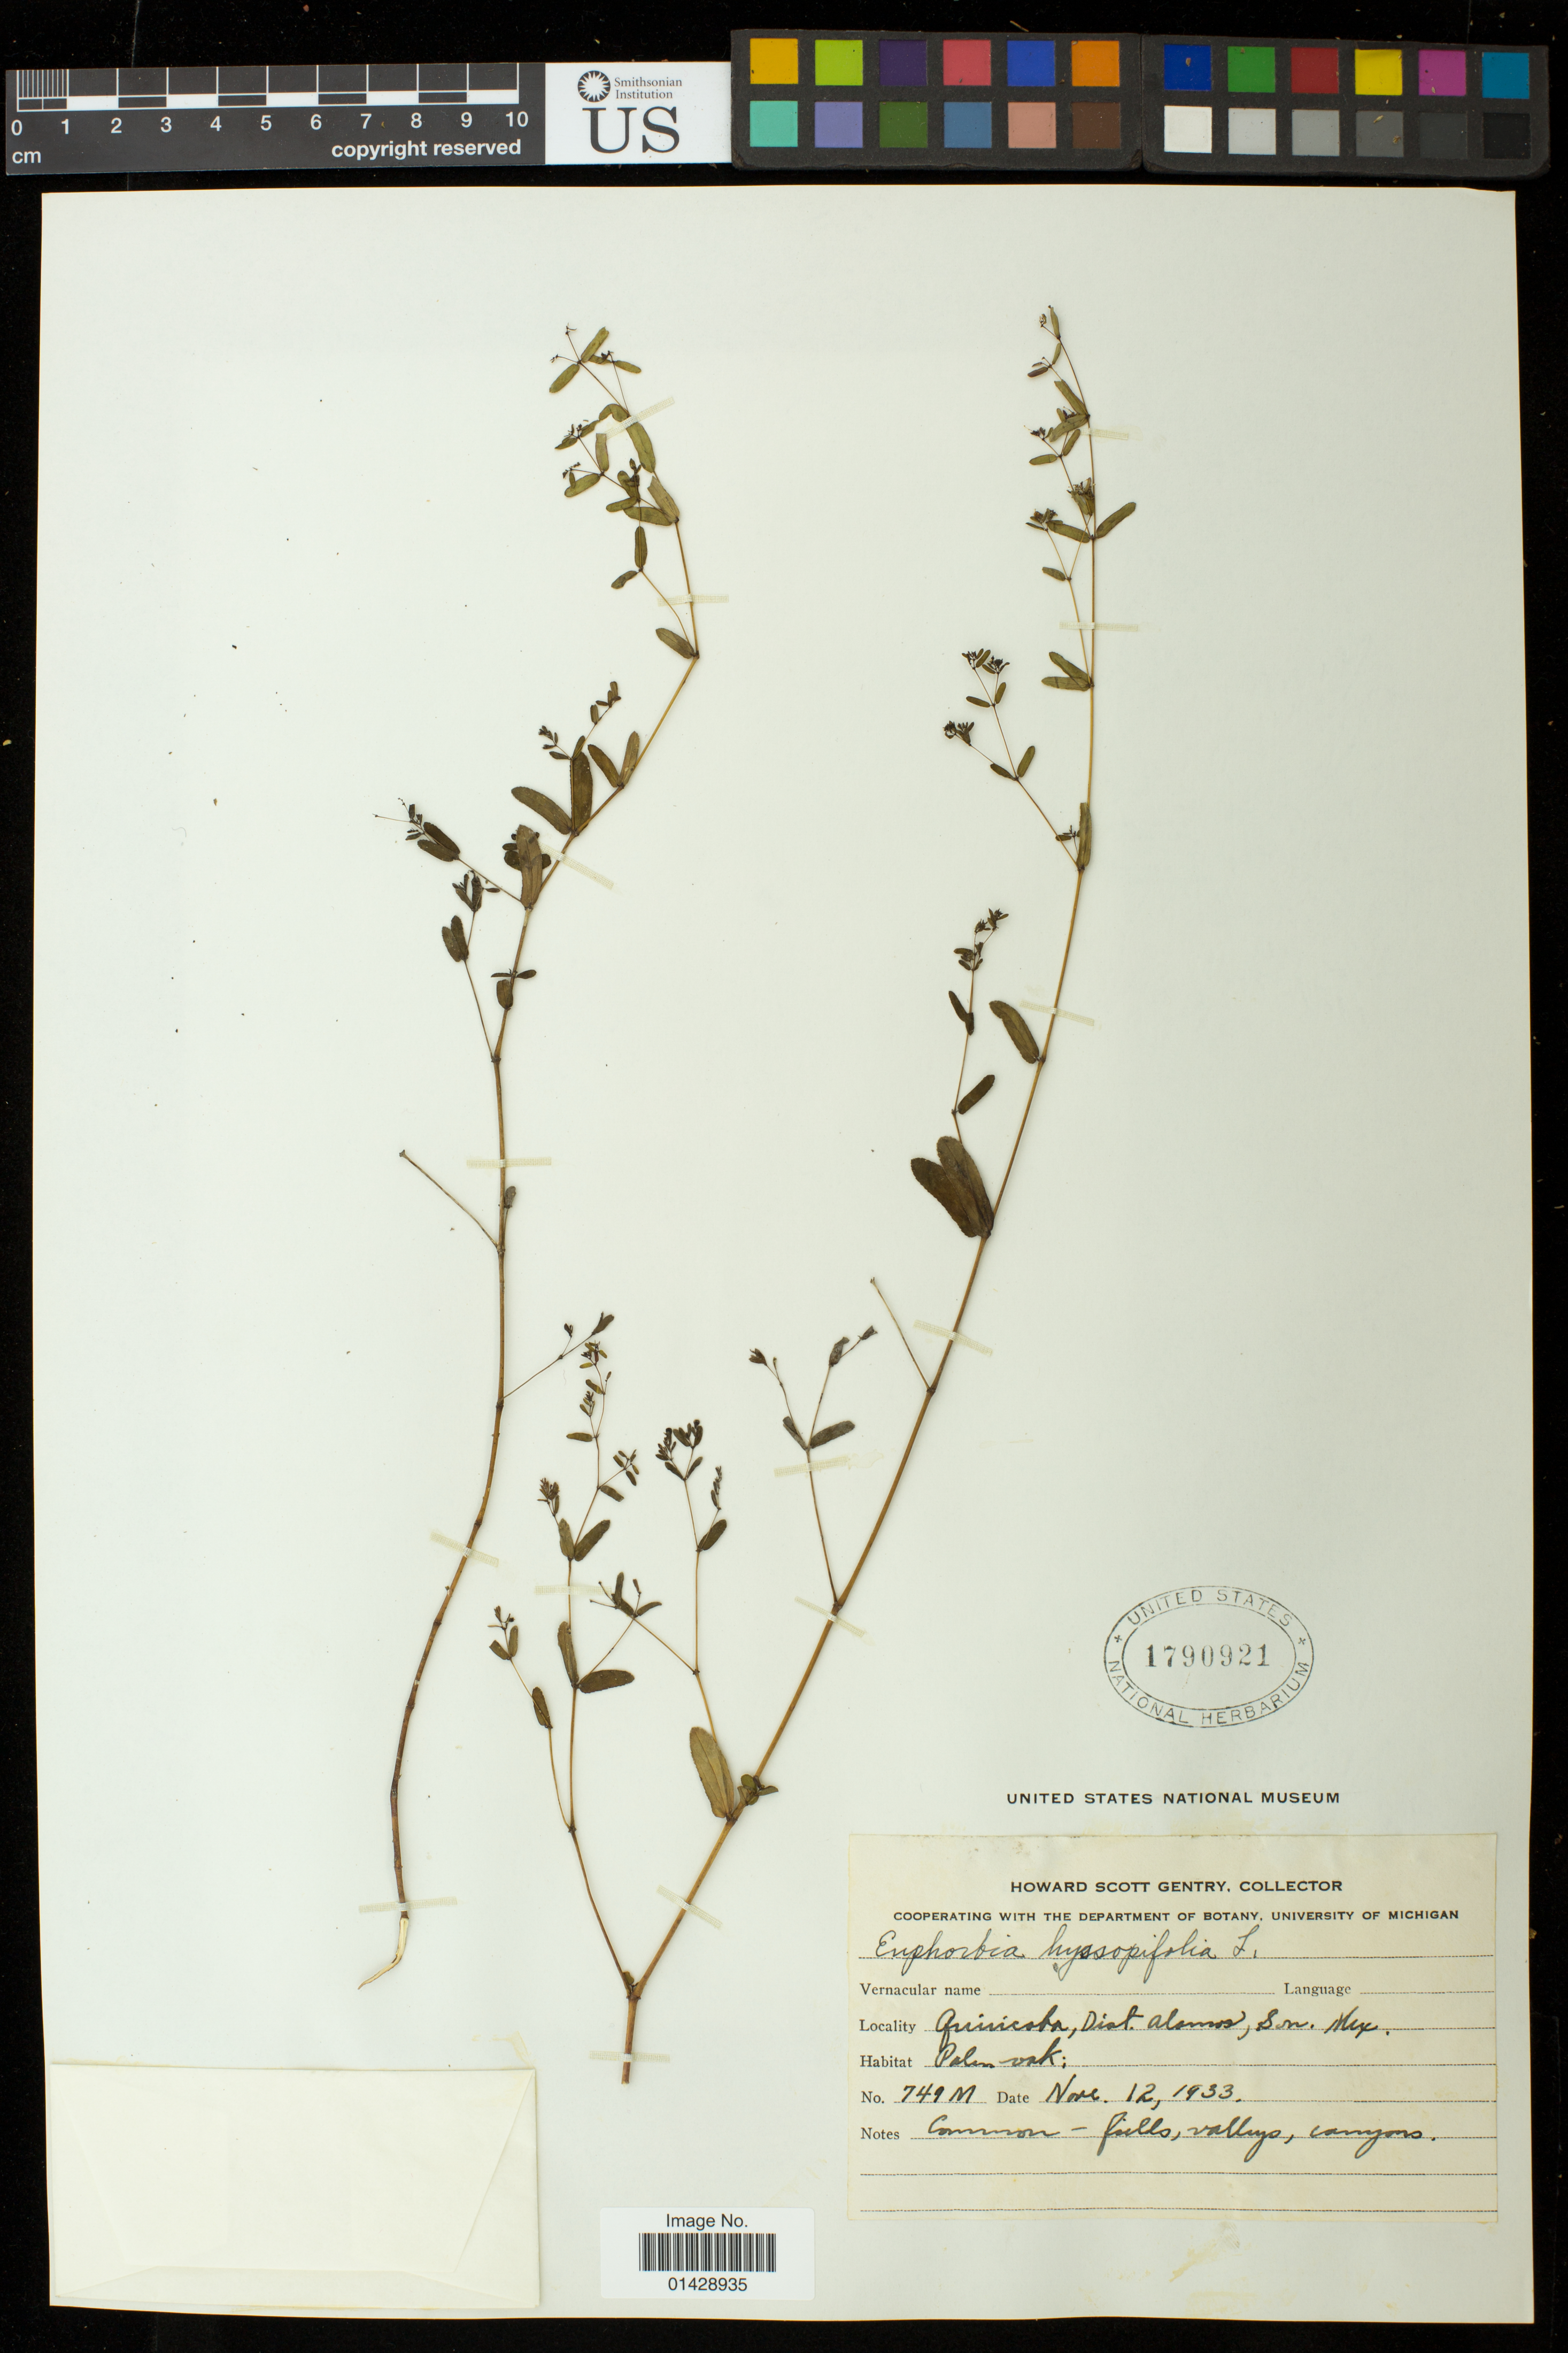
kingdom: Plantae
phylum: Tracheophyta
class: Magnoliopsida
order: Malpighiales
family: Euphorbiaceae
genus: Euphorbia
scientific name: Euphorbia hyssopifolia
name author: L.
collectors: H. S. Gentry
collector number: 749M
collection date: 1933-11-12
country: Mexico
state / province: Sonora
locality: Quinicoba, Dist. Alamos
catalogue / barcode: US 1790921